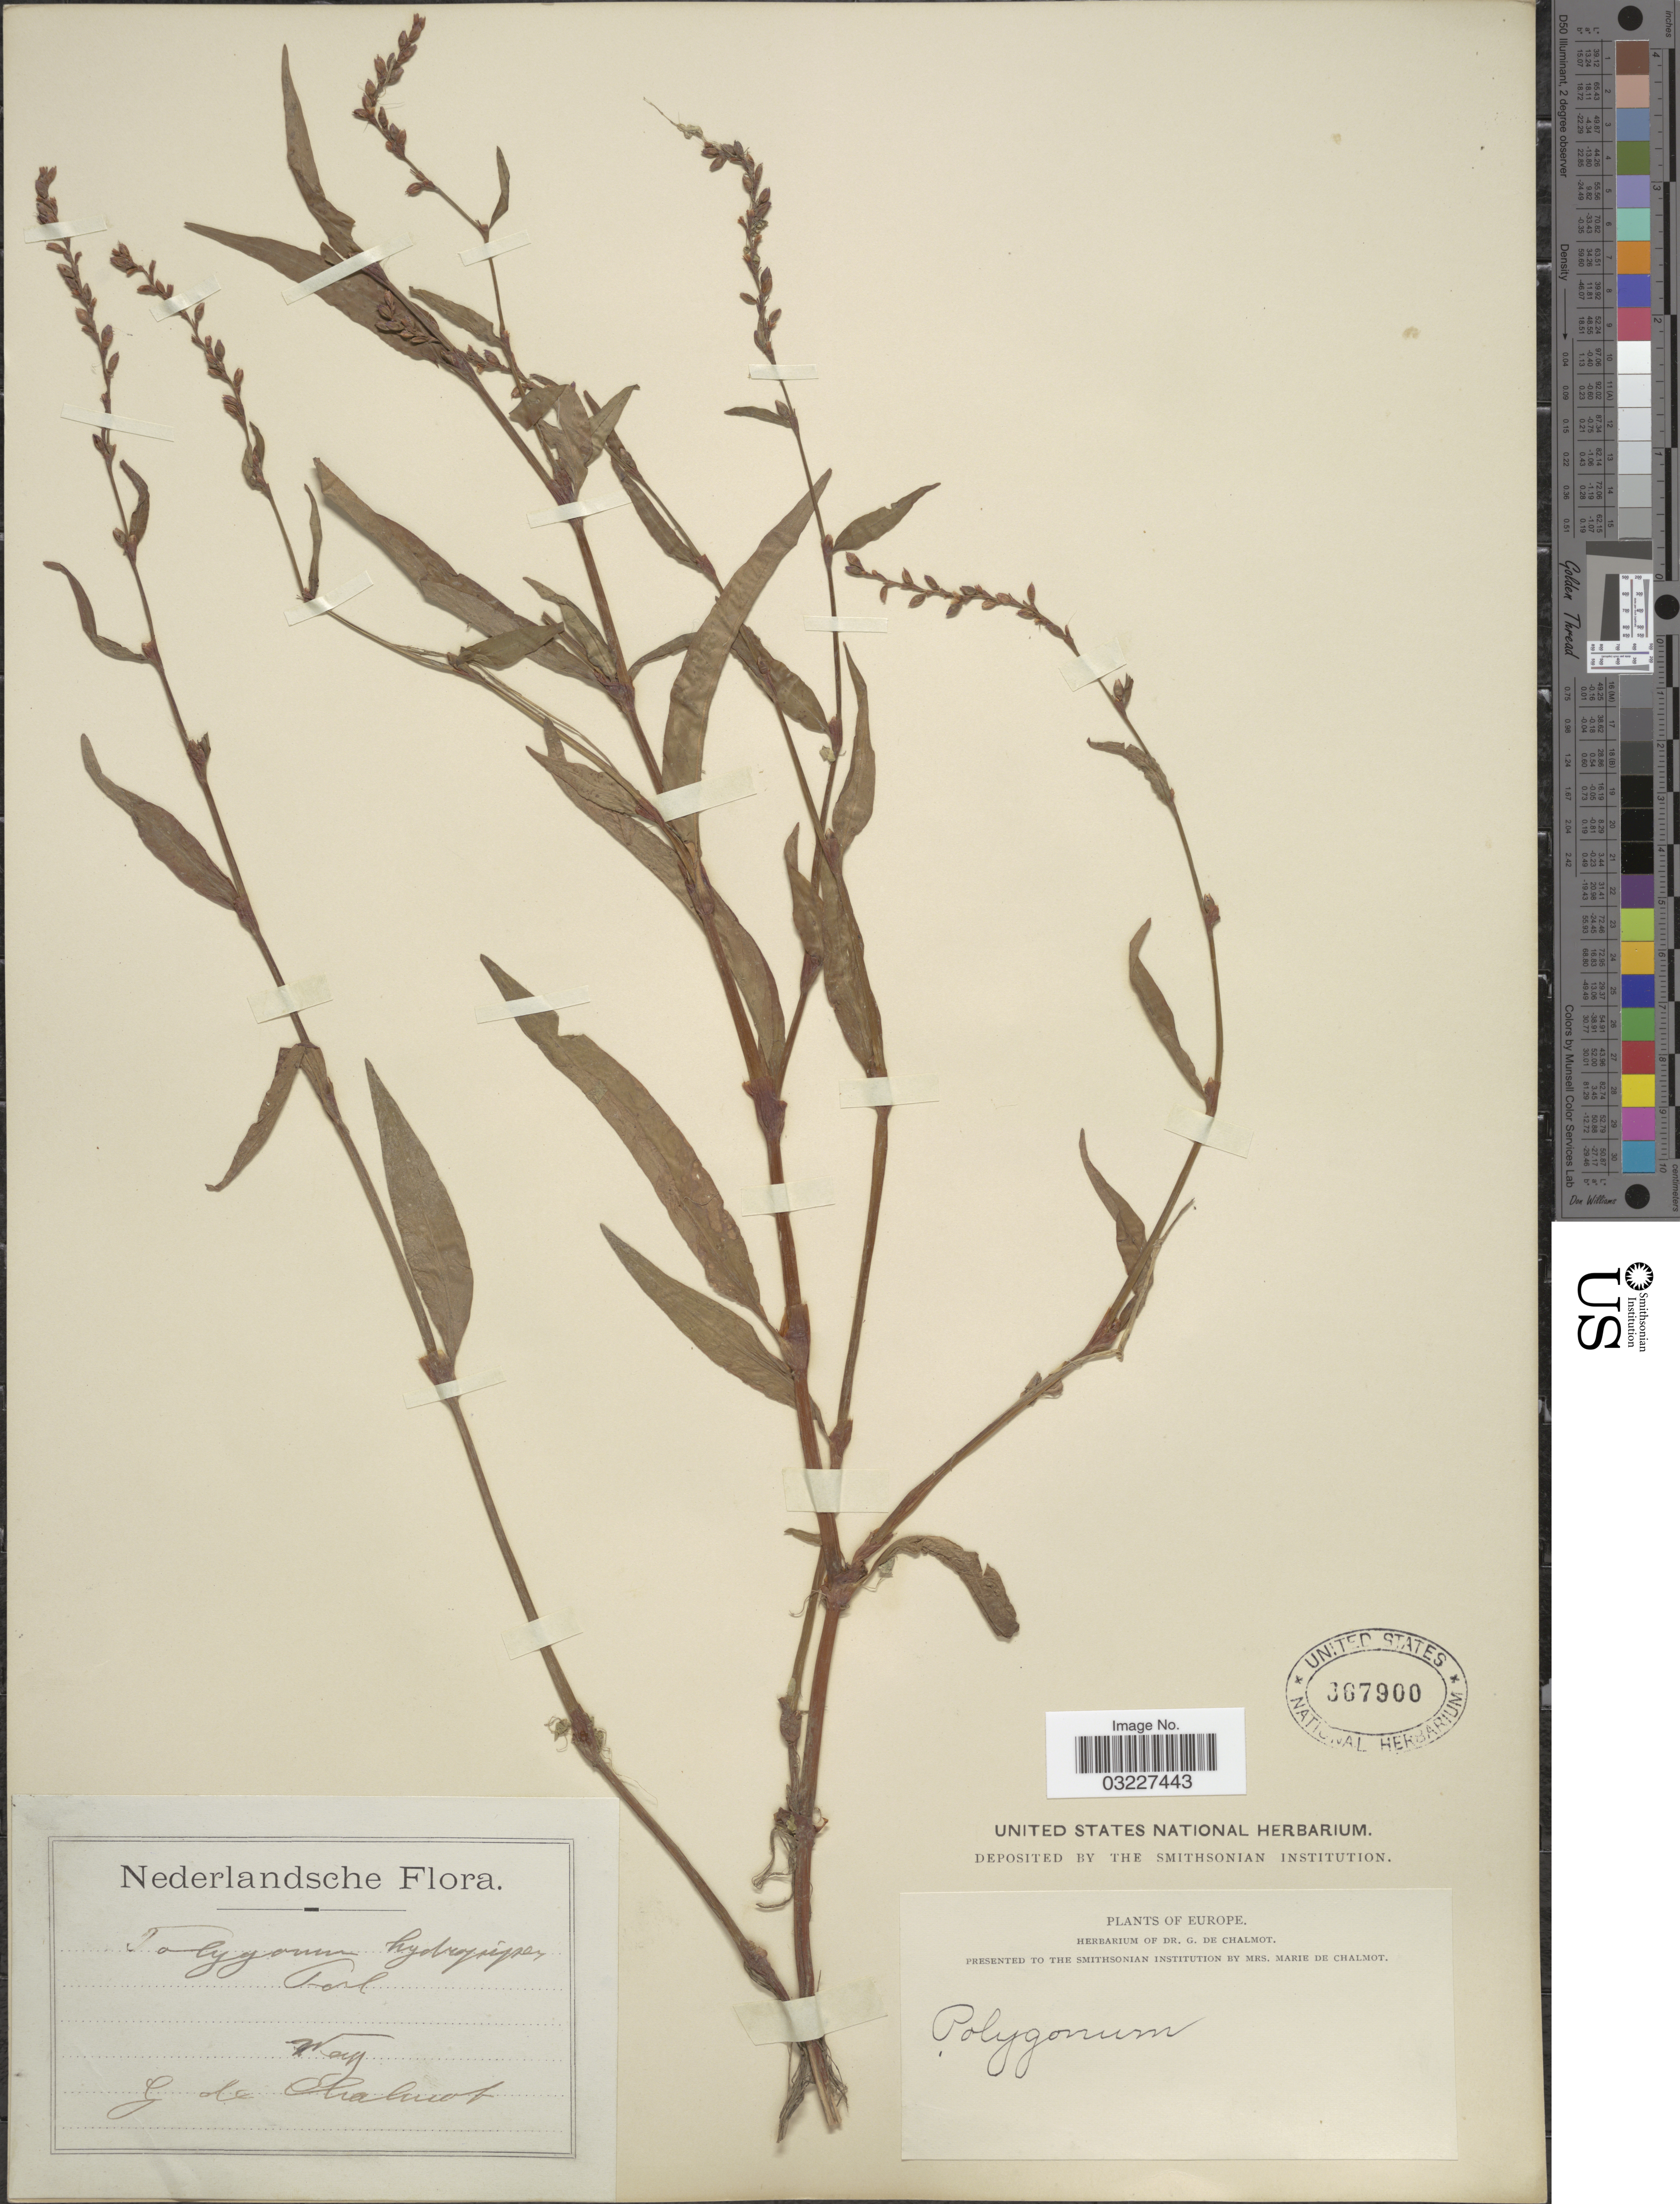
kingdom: Plantae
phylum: Tracheophyta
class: Magnoliopsida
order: Caryophyllales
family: Polygonaceae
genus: Polygonum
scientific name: Polygonum hydropiper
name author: L.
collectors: G. de Chalmot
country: Netherlands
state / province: Gelderland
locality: Wag.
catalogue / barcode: US 367900